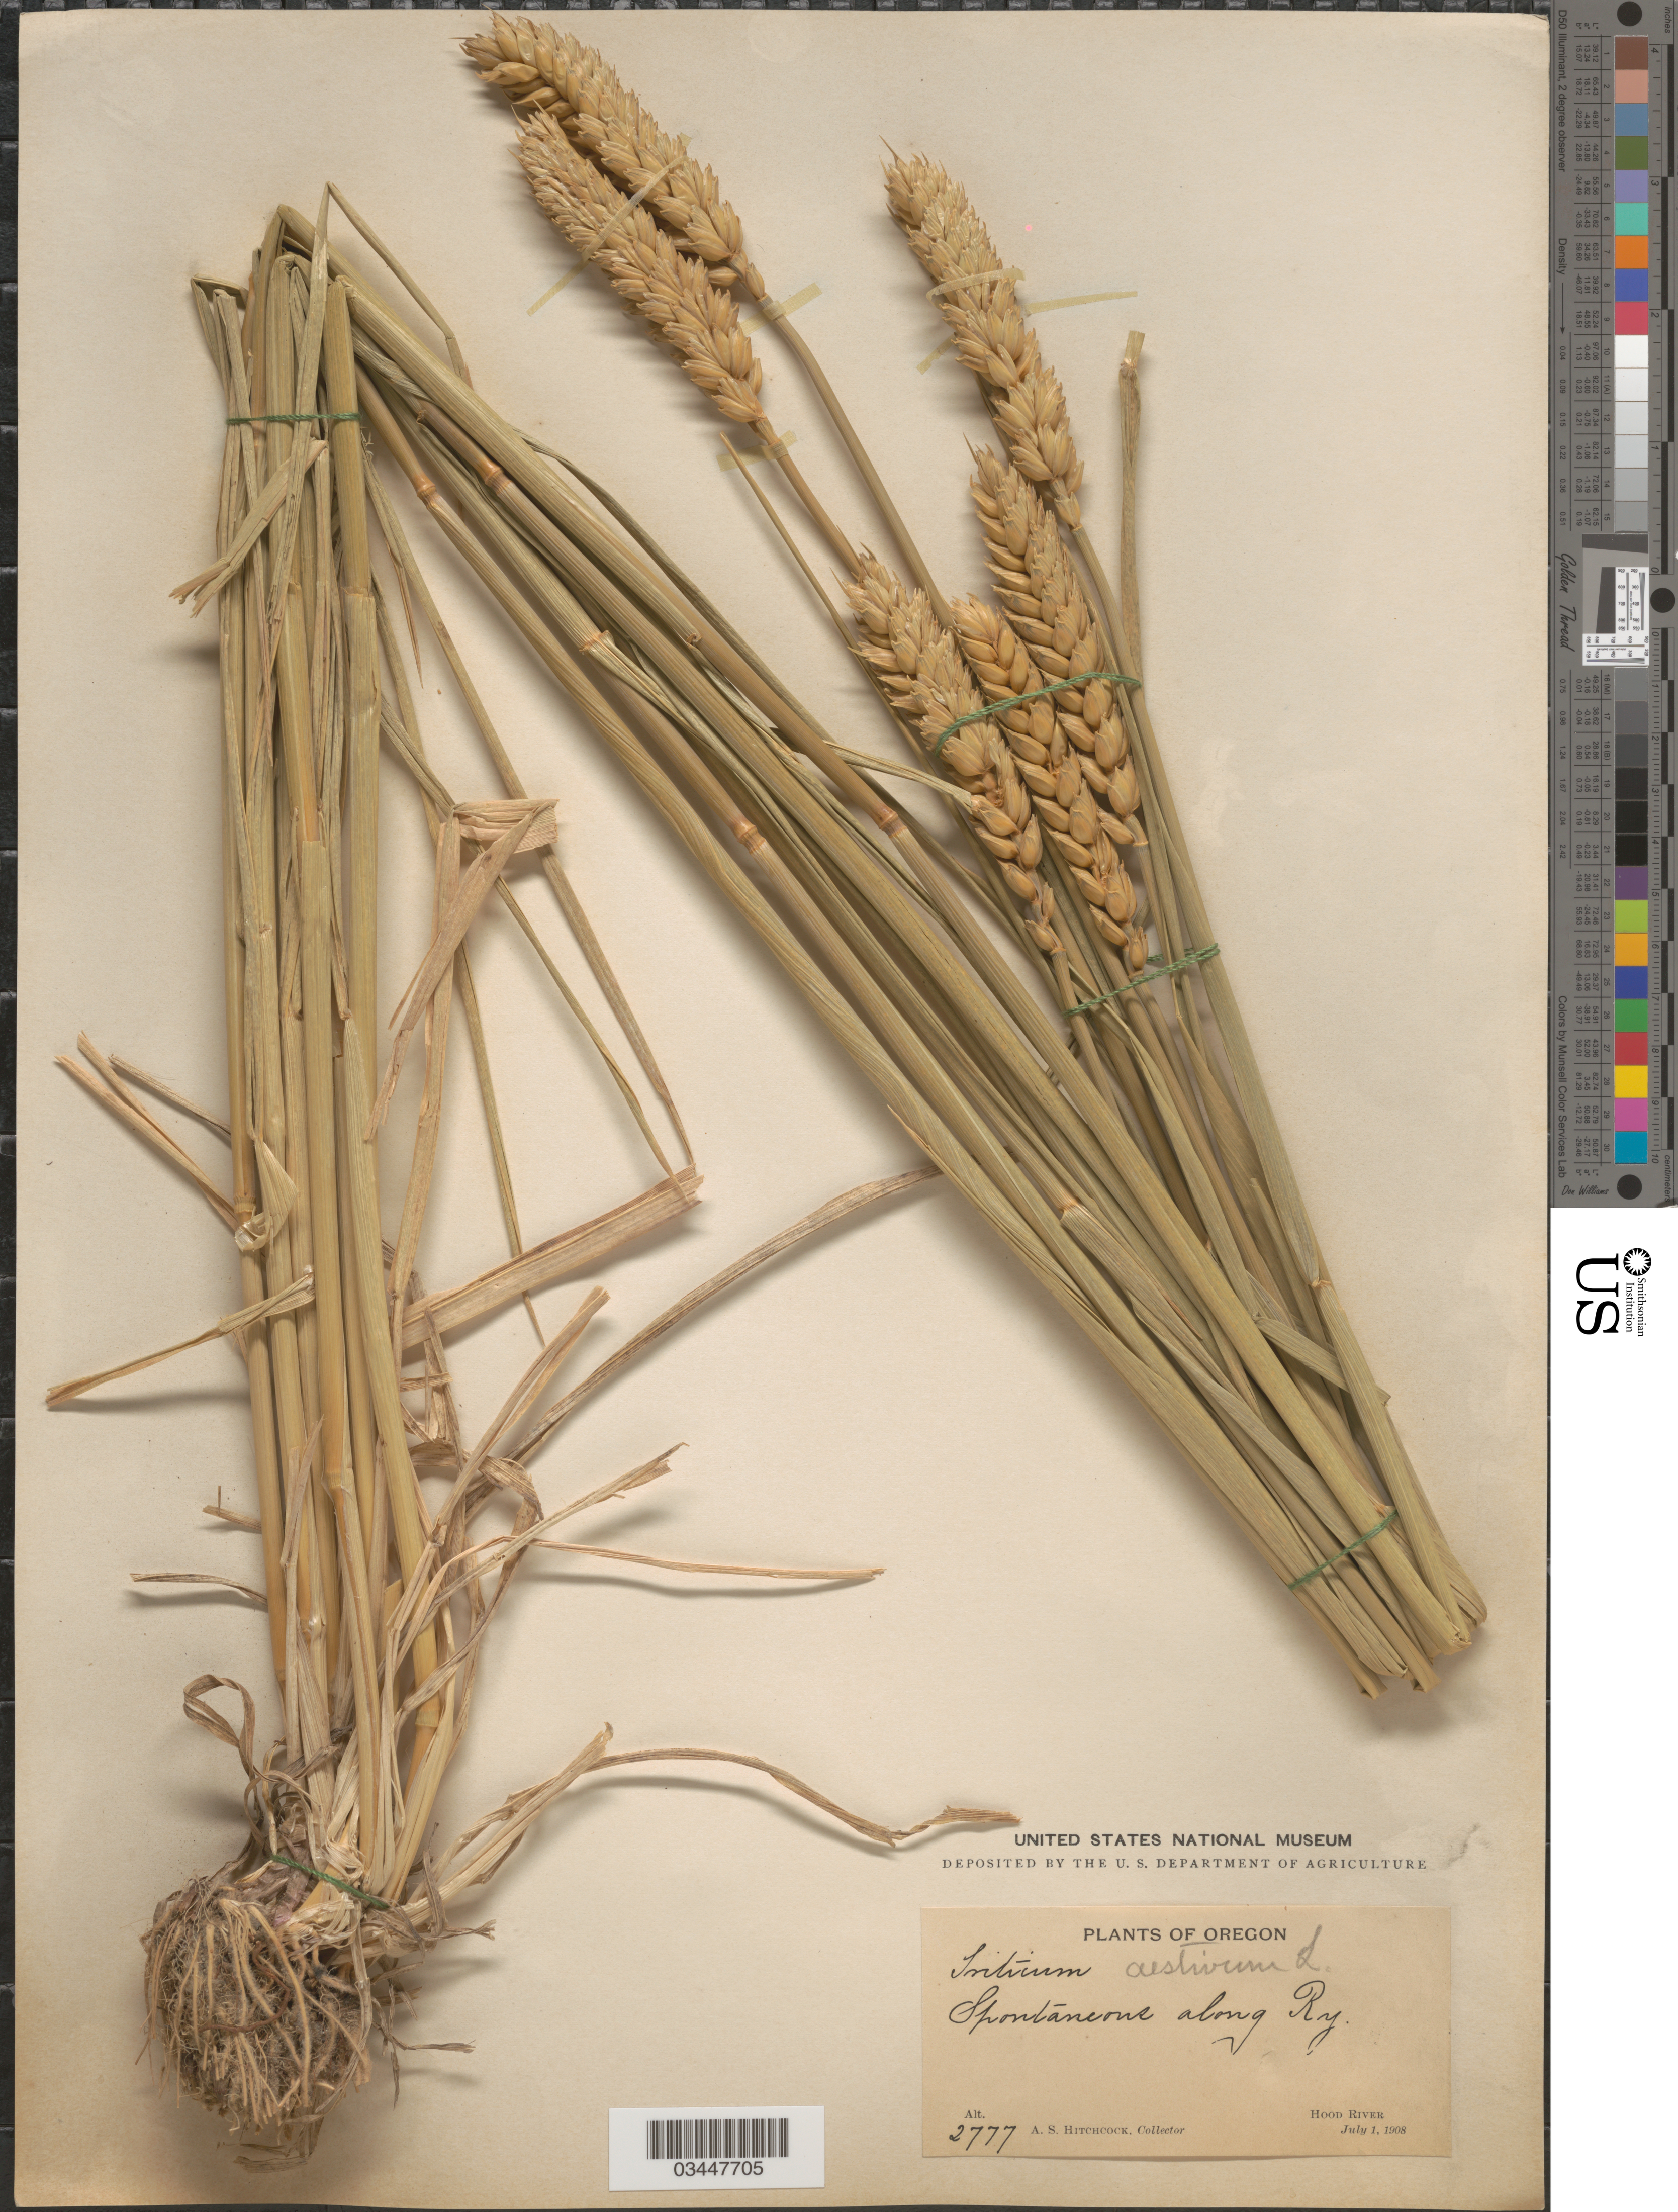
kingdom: Plantae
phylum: Tracheophyta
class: Liliopsida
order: Poales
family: Poaceae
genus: Triticum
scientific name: Triticum aestivum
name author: L.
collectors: A. S. Hitchcock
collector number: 2777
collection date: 1908-07-01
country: United States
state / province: Oregon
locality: Spontaneous along Ry. Hood River.